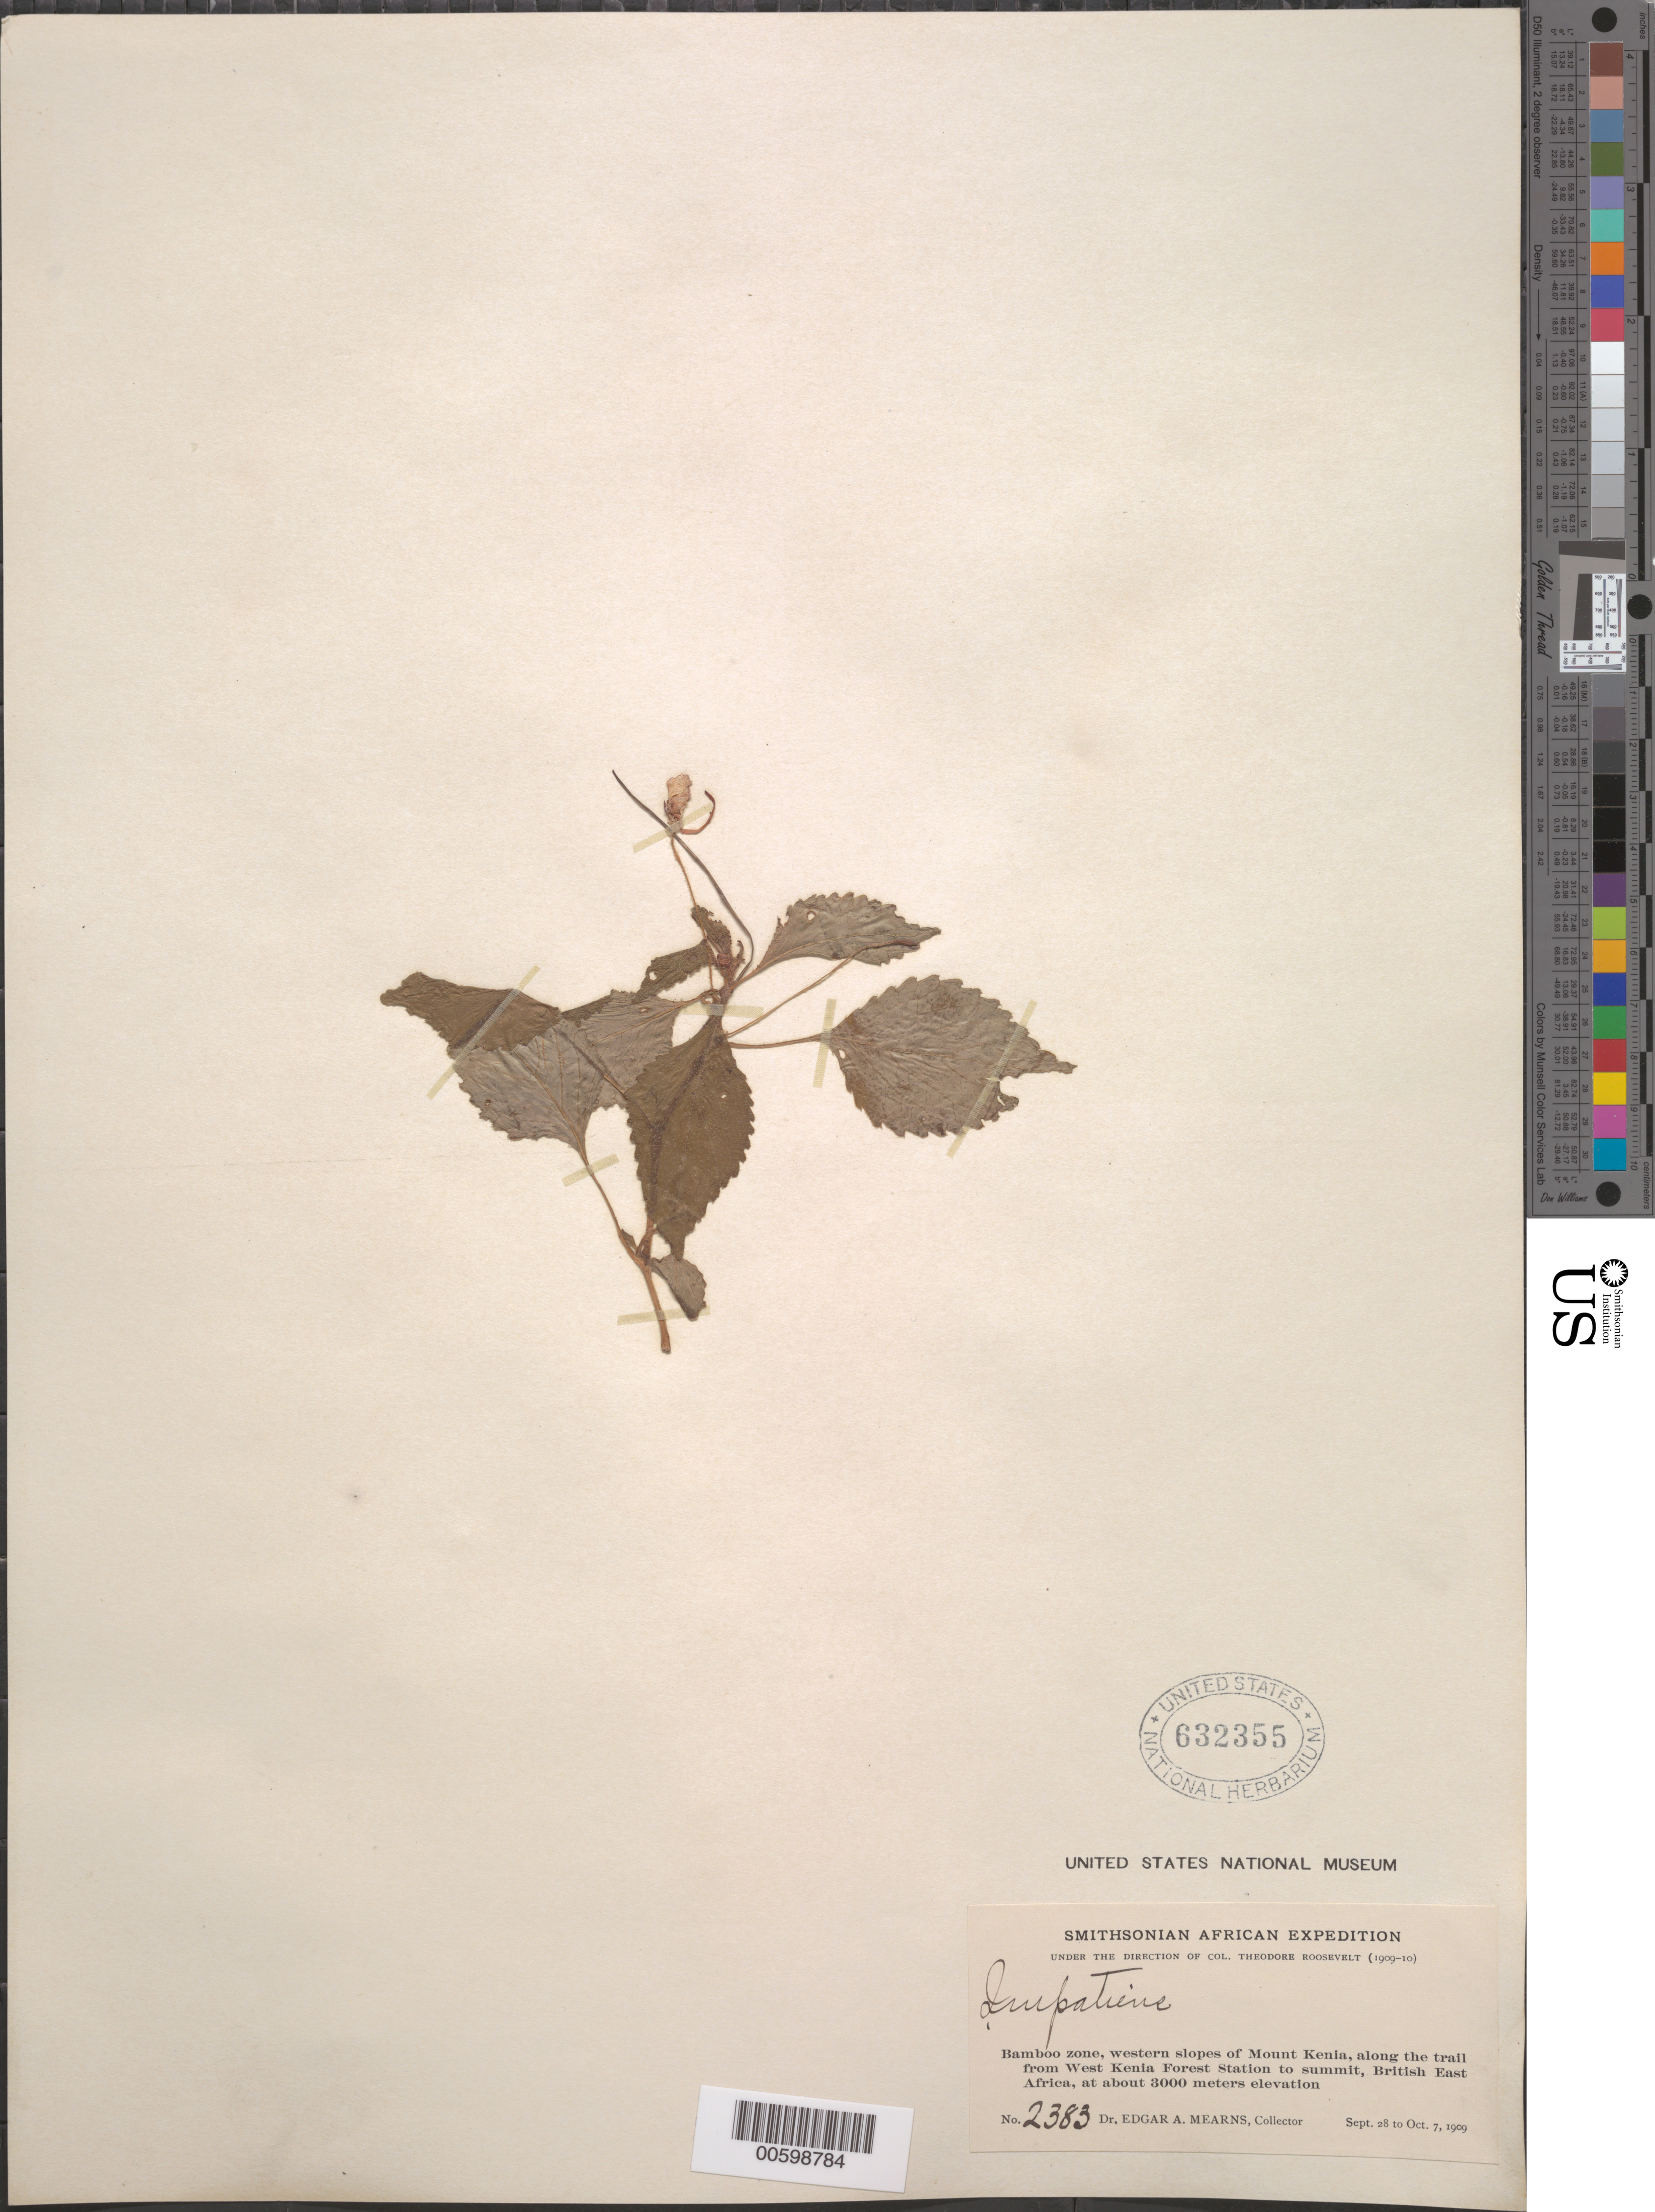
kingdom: Plantae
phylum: Tracheophyta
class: Magnoliopsida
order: Ericales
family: Balsaminaceae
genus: Impatiens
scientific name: Impatiens sp.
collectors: E. A. Mearns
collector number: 2383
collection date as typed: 28 Sep 1909 to 07 Oct 1909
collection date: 1909-09-28/1909-10-07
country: Kenya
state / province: Nyeri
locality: Bamboo zone, western slopes of Mount Kenya, along the trail from West Kenya Forest Station to summit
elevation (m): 3000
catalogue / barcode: US 632355